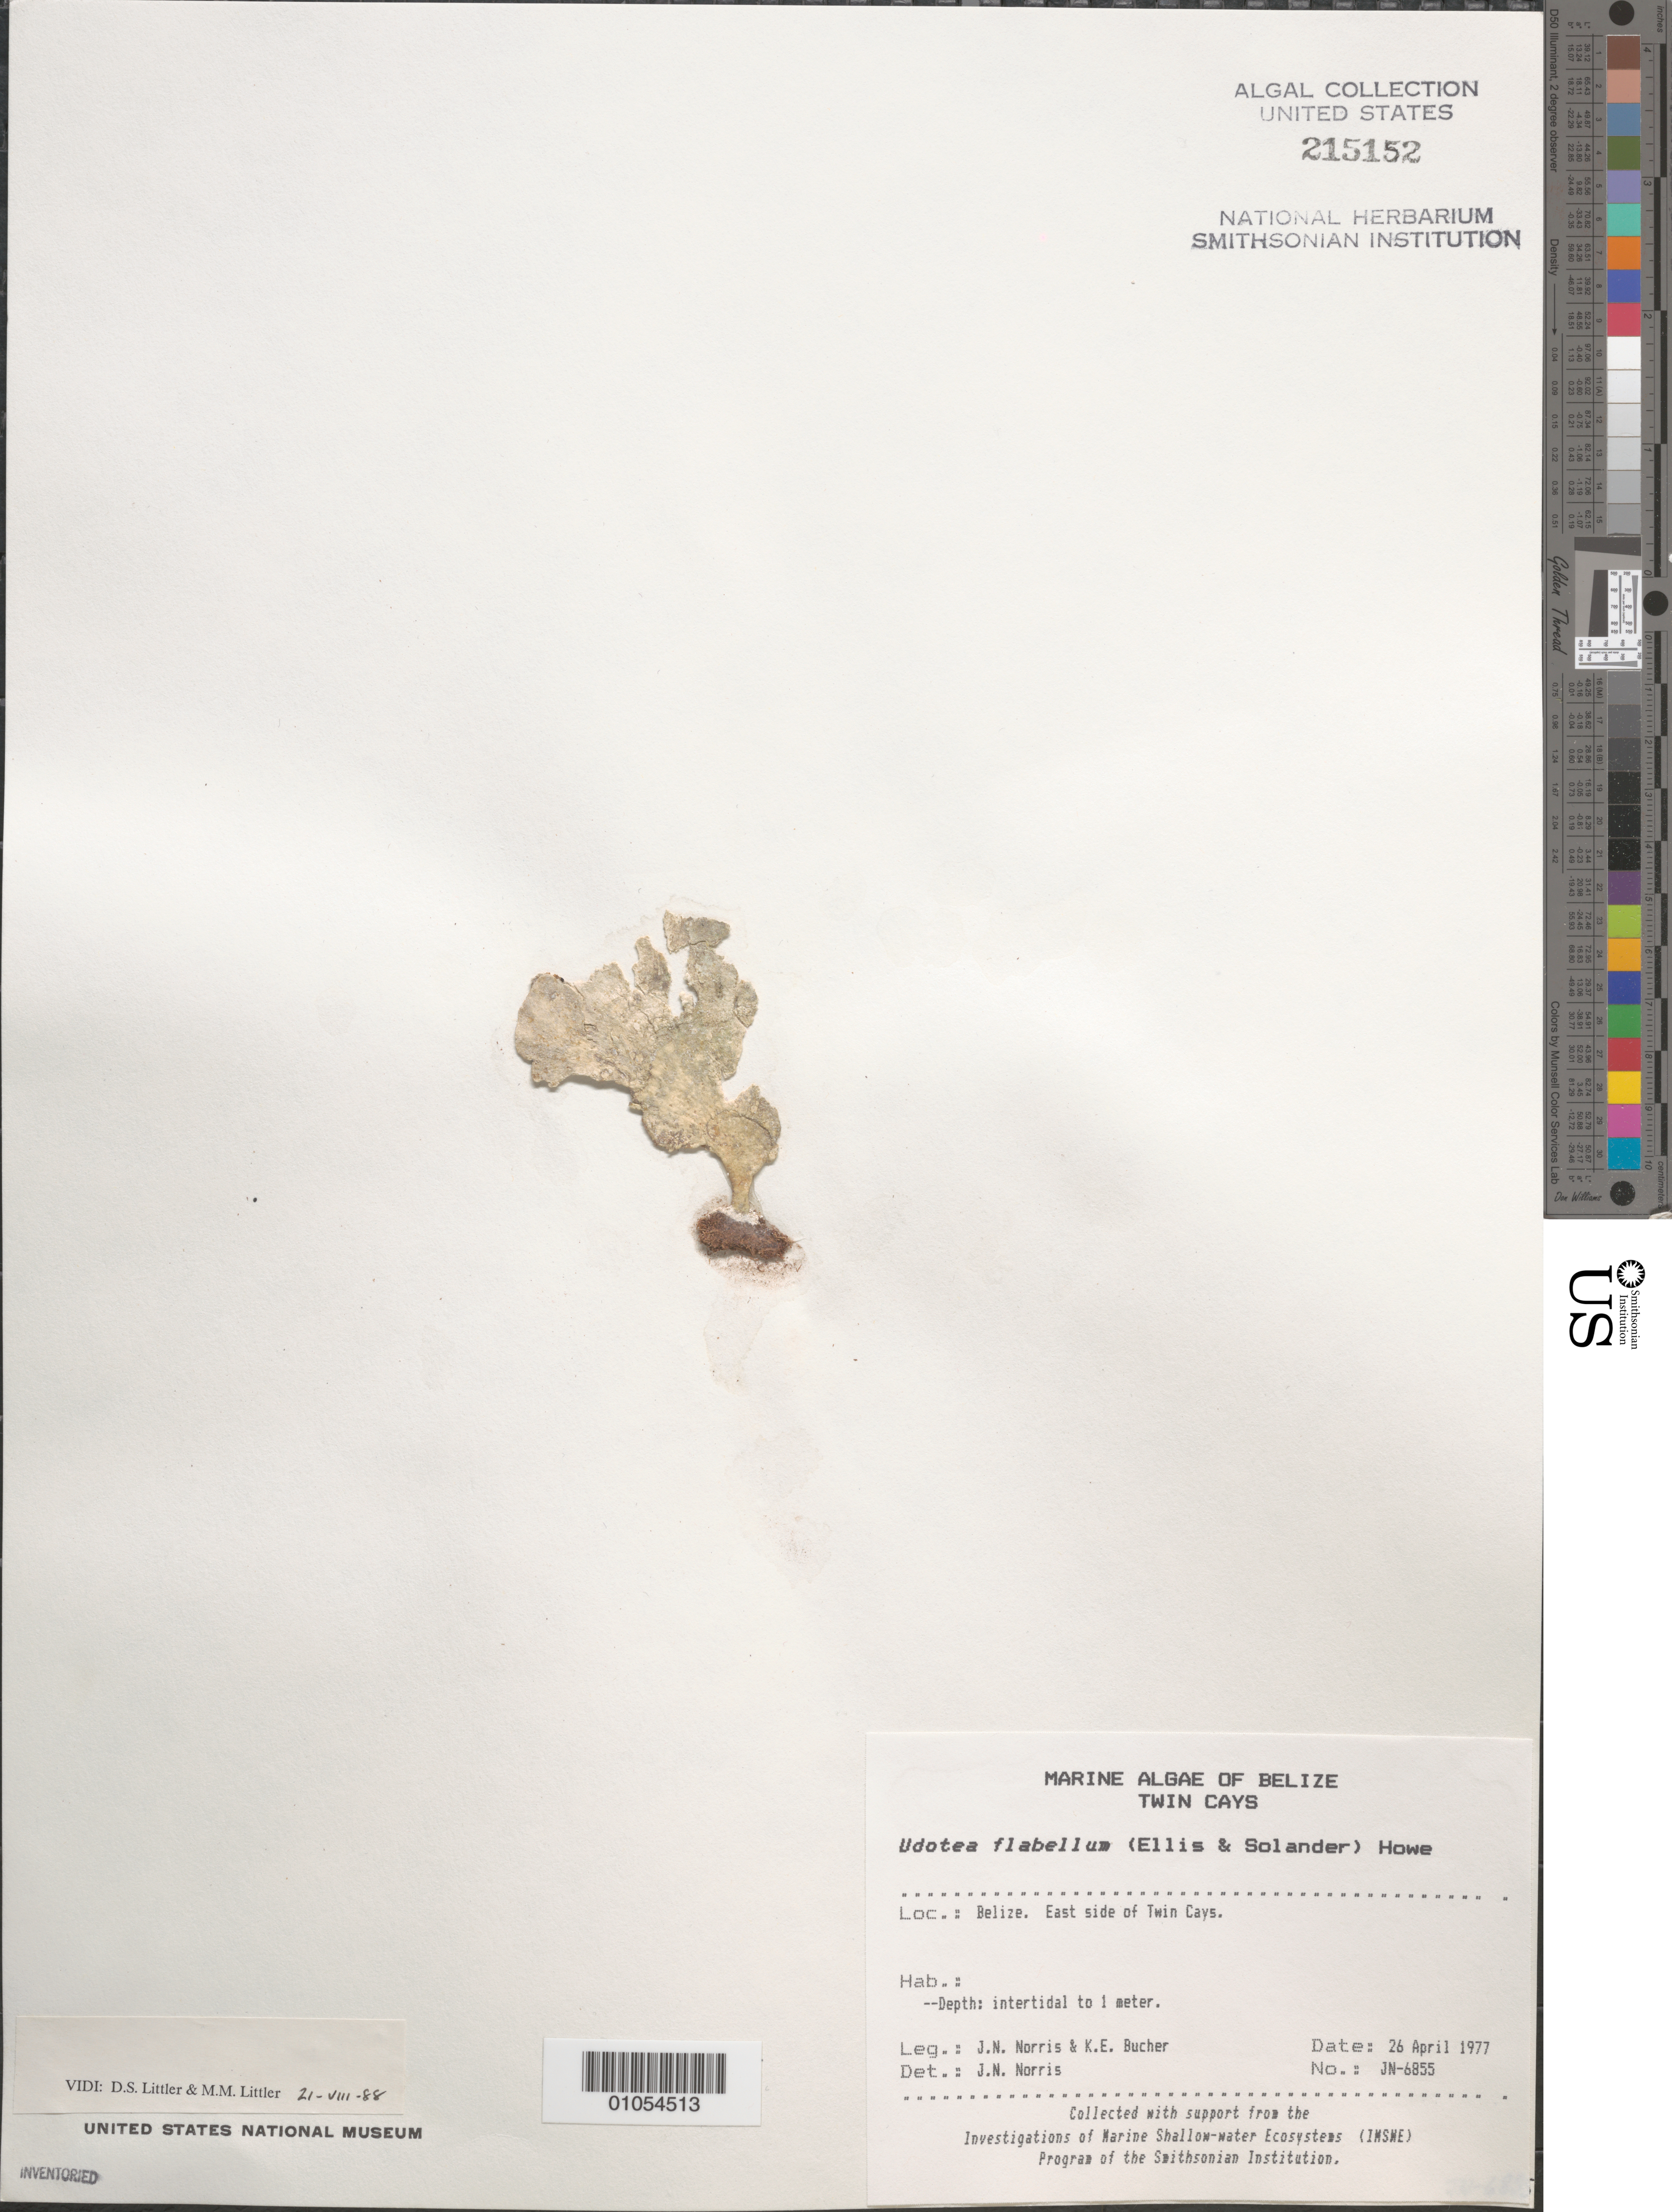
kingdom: Plantae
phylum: Chlorophyta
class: Ulvophyceae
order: Bryopsidales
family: Udoteaceae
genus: Udotea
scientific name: Udotea flabellum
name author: (J. Ellis & Sol.) M. Howe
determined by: Norris, James N.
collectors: J. N. Norris & K. E. Bucher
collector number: JN-6855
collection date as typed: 26 Apr 1977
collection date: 1977-04-26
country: Belize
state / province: Stann Creek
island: Twin Cays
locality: East side of Twin Cays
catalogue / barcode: US 215152